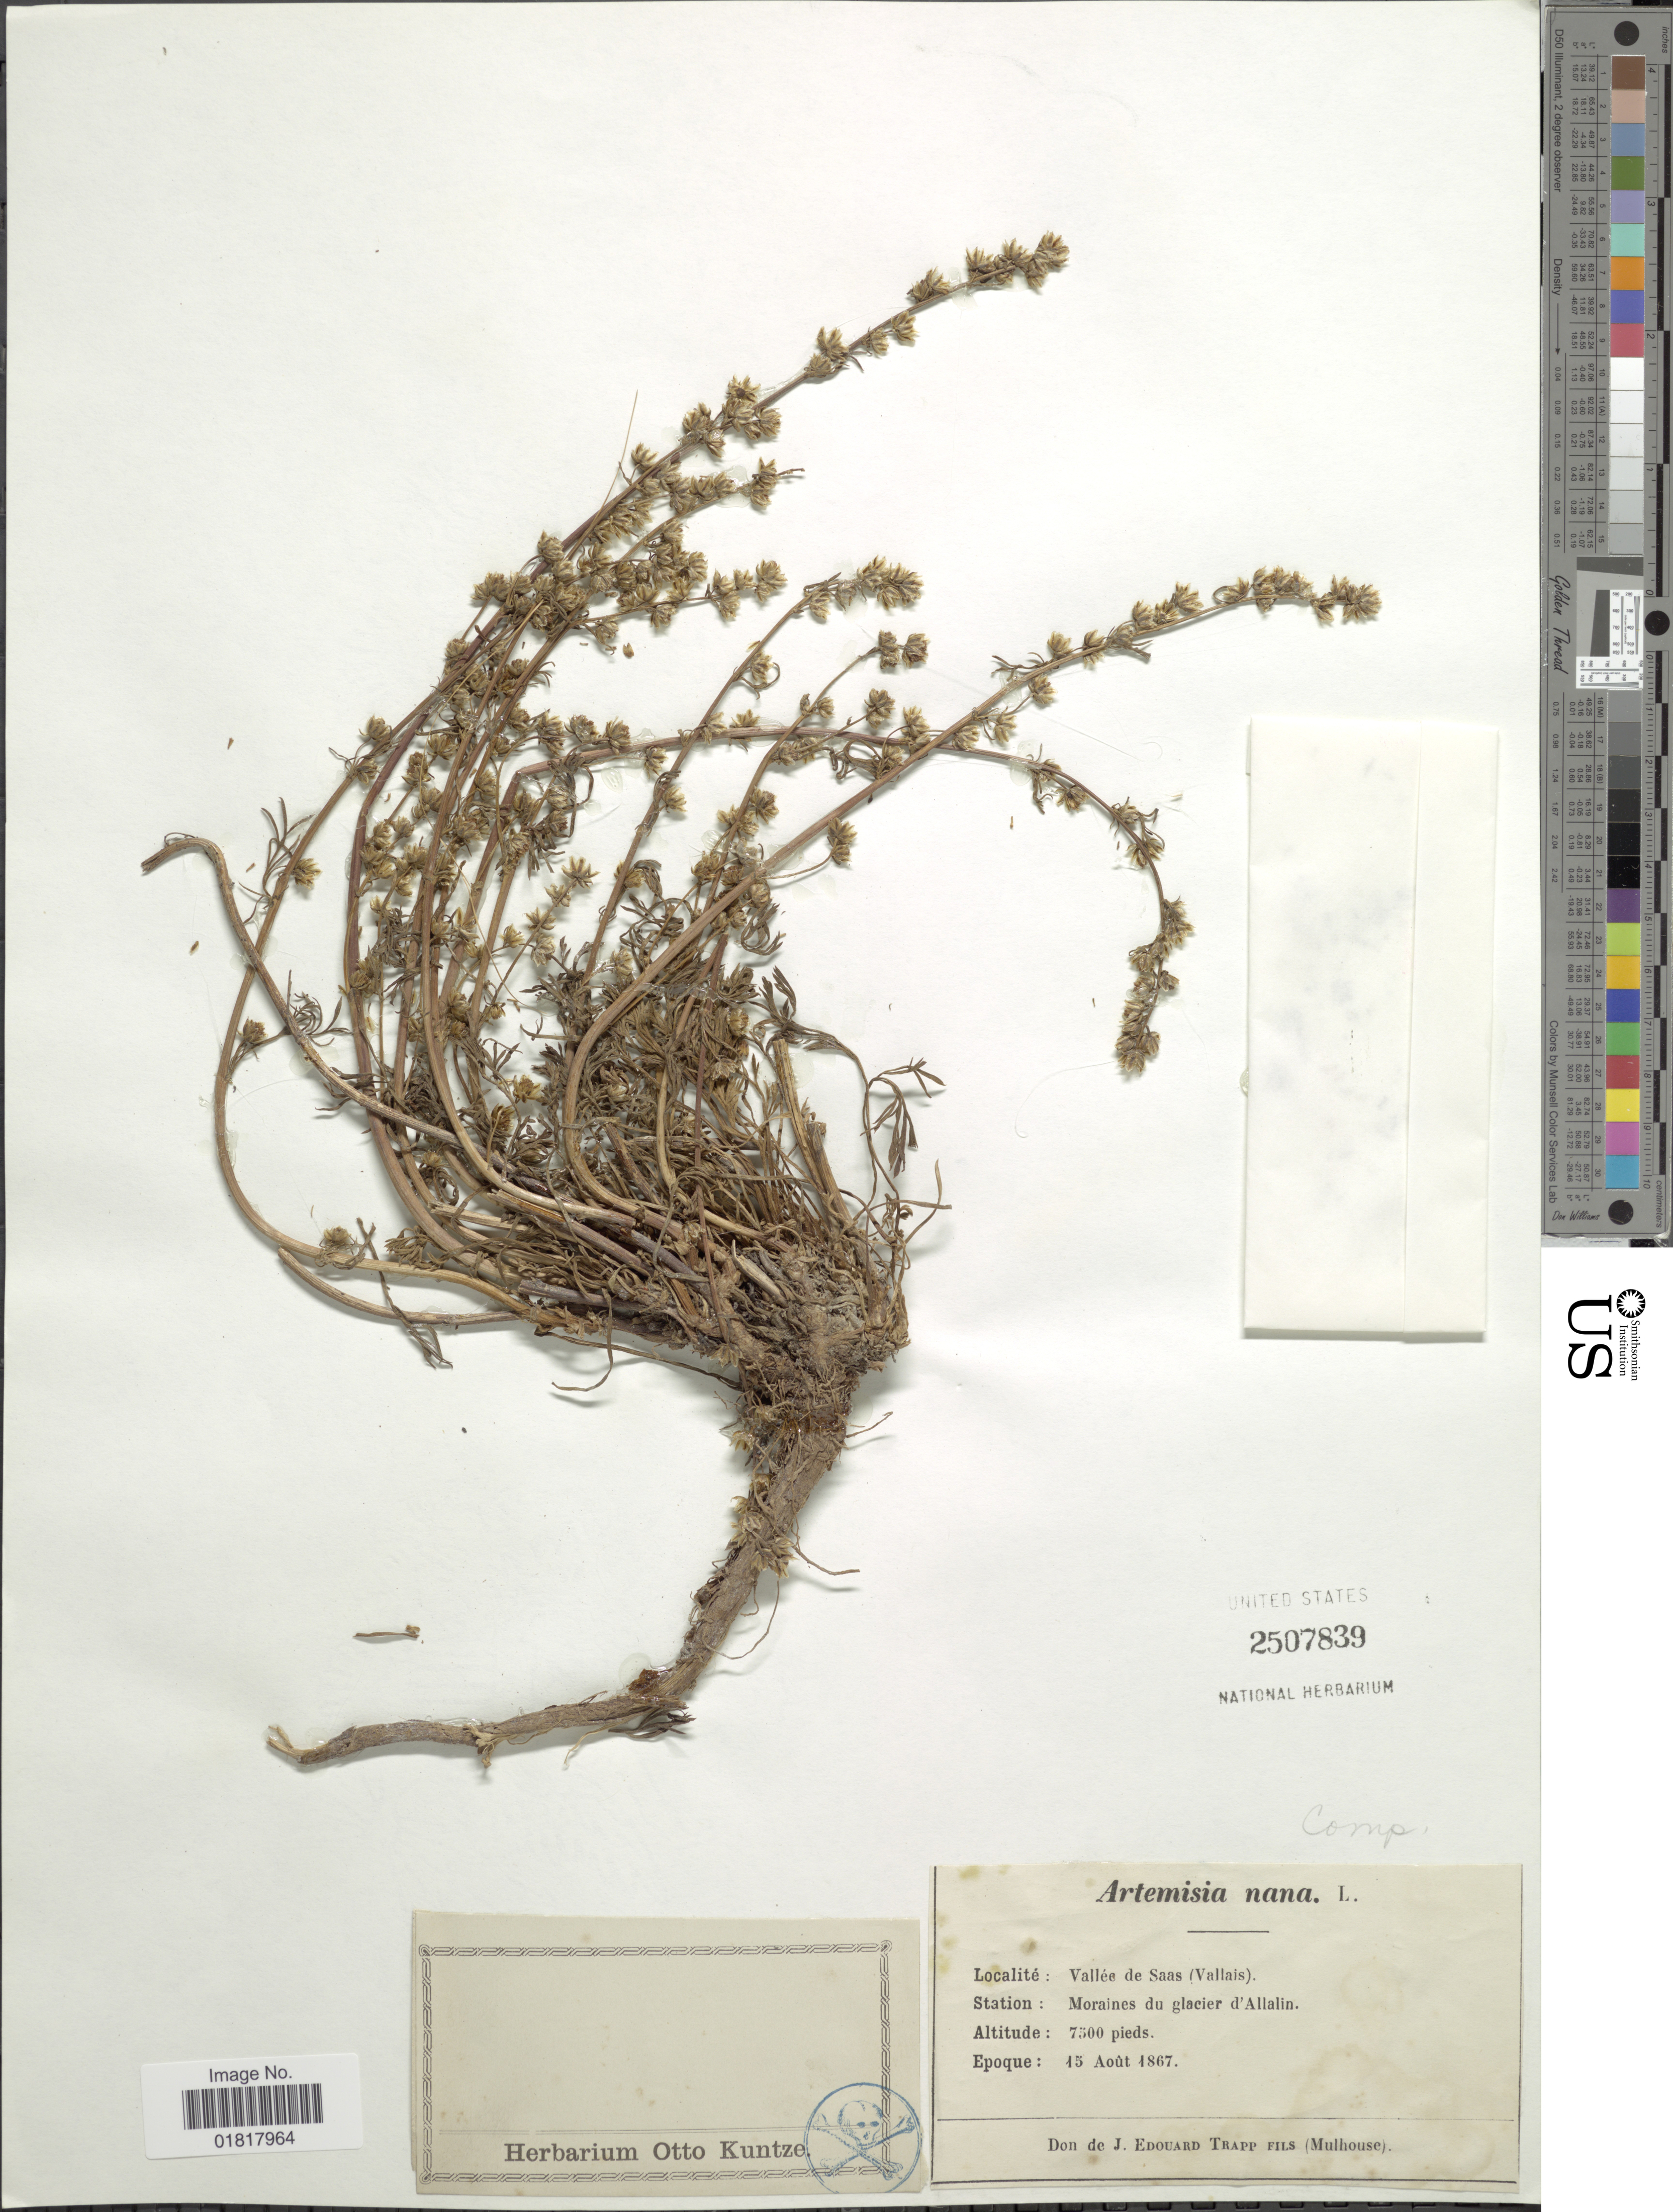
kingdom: Plantae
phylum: Tracheophyta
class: Magnoliopsida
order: Asterales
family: Asteraceae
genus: Artemisia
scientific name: Artemisia nana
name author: L.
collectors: Trapp, J.E.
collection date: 1867-08-15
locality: Vallée de Saas (Vallais), station moraines du glacier d'Allalin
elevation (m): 2286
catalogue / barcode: US 2507839